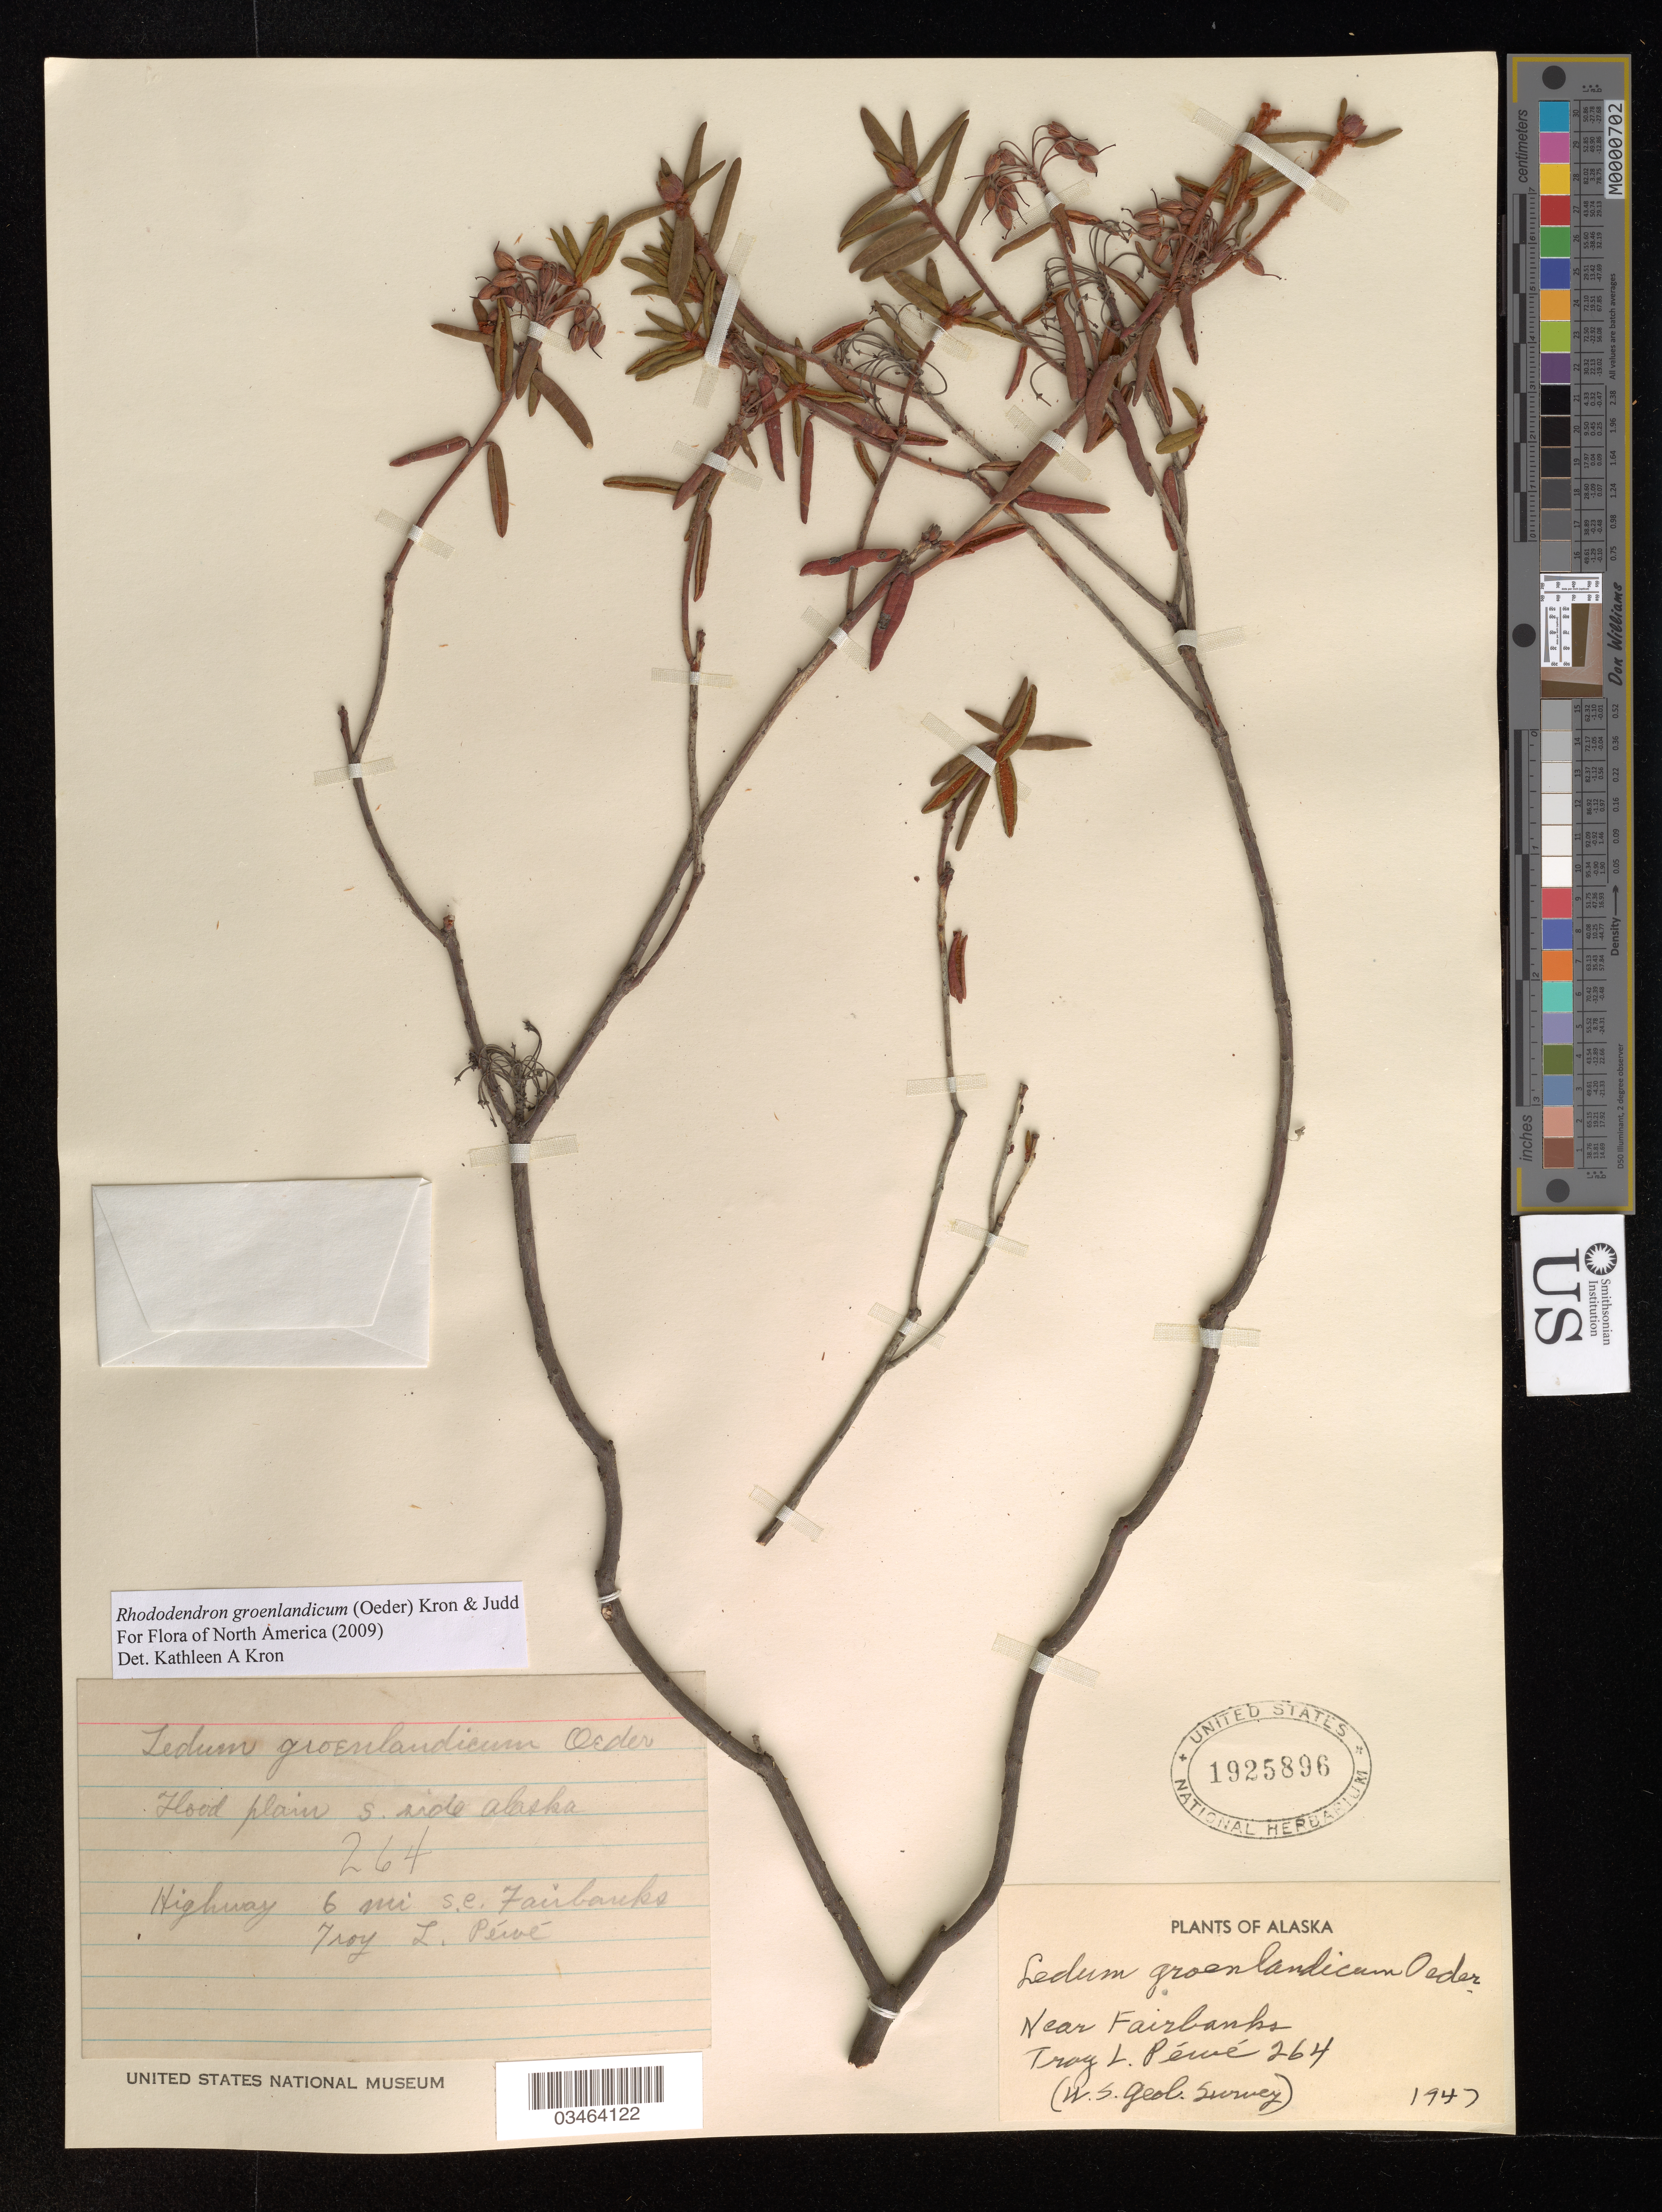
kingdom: Plantae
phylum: Tracheophyta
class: Magnoliopsida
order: Ericales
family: Ericaceae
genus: Rhododendron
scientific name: Rhododendron groenlandicum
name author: (Oeder) Kron & Judd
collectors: T. Pérvé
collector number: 264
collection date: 1947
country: United States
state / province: Alaska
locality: Hood* plain s. side* alaska. Highway 6 mi s.e. Fairbanks. (U.S. Geol. Survey)?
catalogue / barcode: US 1925896